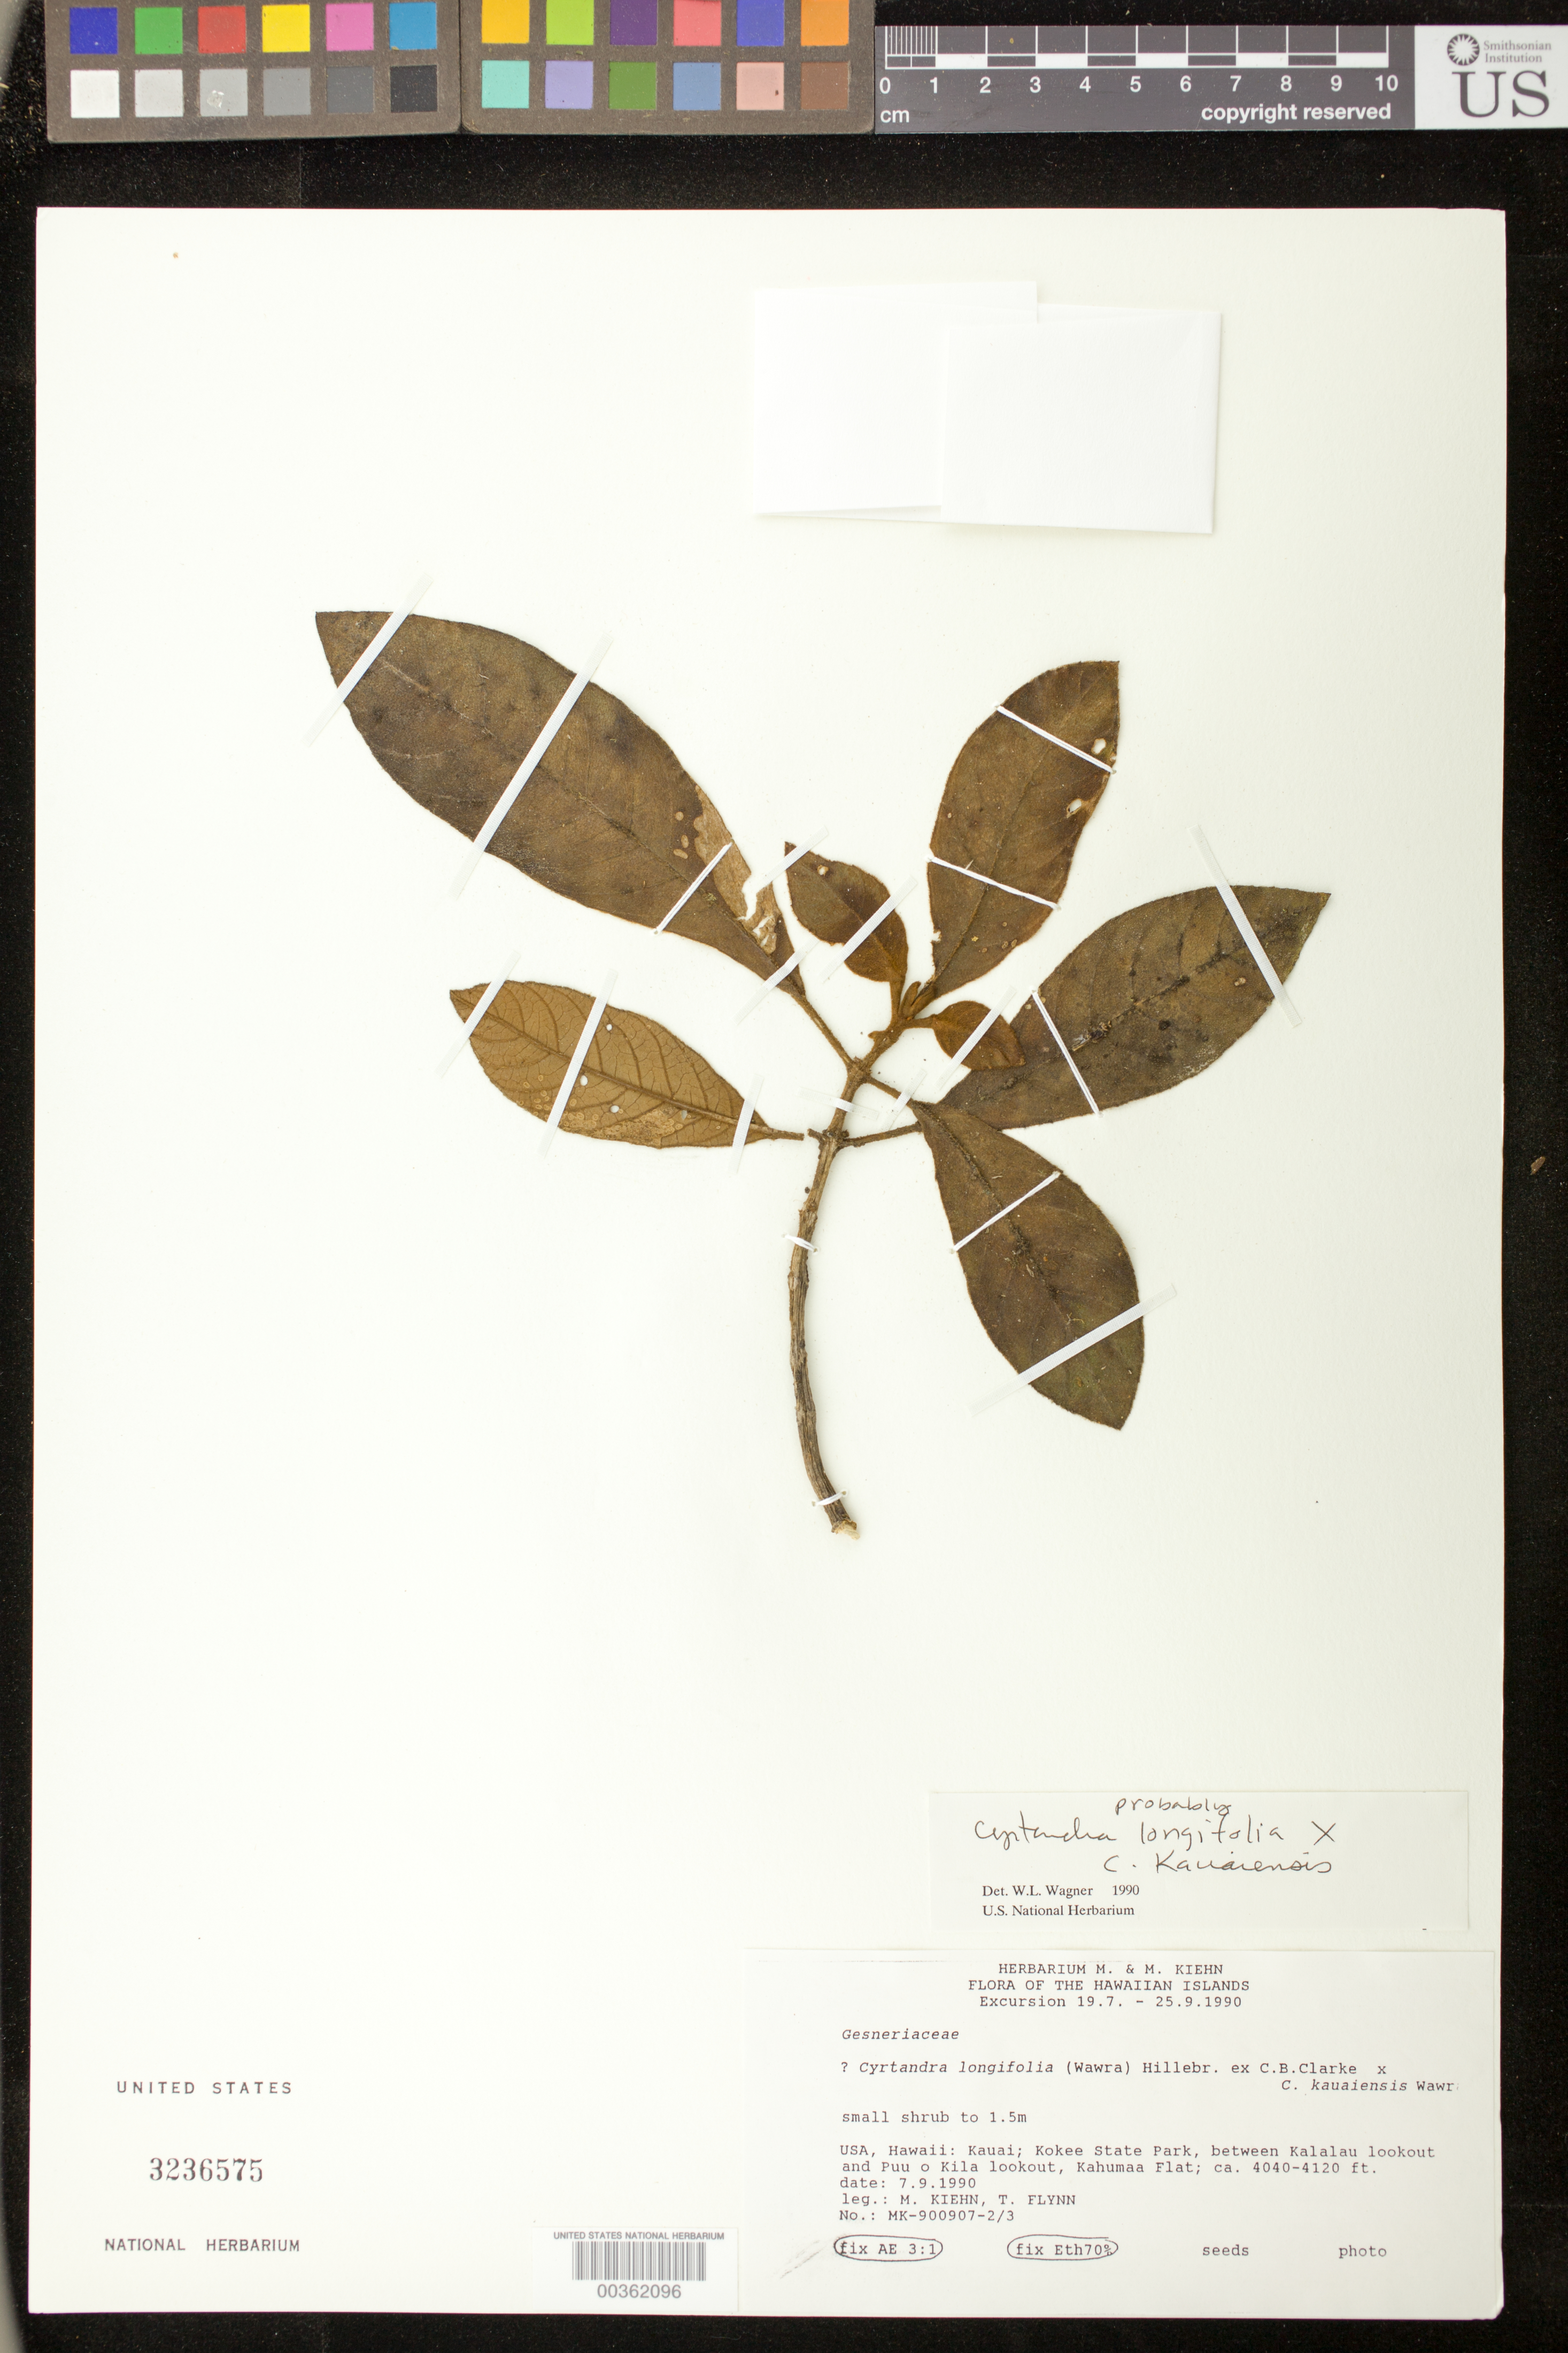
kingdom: Plantae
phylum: Tracheophyta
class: Magnoliopsida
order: Lamiales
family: Gesneriaceae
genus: Cyrtandra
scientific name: Cyrtandra kauaiensis x C. longifolia (Wawra) Hillebr. ex C.B. Clarke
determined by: Wagner, W. L., (BOT), Smithsonian Institution - National Museum of Natural History (UNITED STATES)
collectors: M. Kiehn & T. W. Flynn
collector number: MK- 900907 -2/3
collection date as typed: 07 Sep 1990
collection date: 1990-09-07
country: United States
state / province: Hawaii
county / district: Kauai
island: Kaua'i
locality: Kokee state park, between kalalau lookout and puu o kila lookout, kahumaa flat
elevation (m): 1231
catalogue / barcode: US 3236576